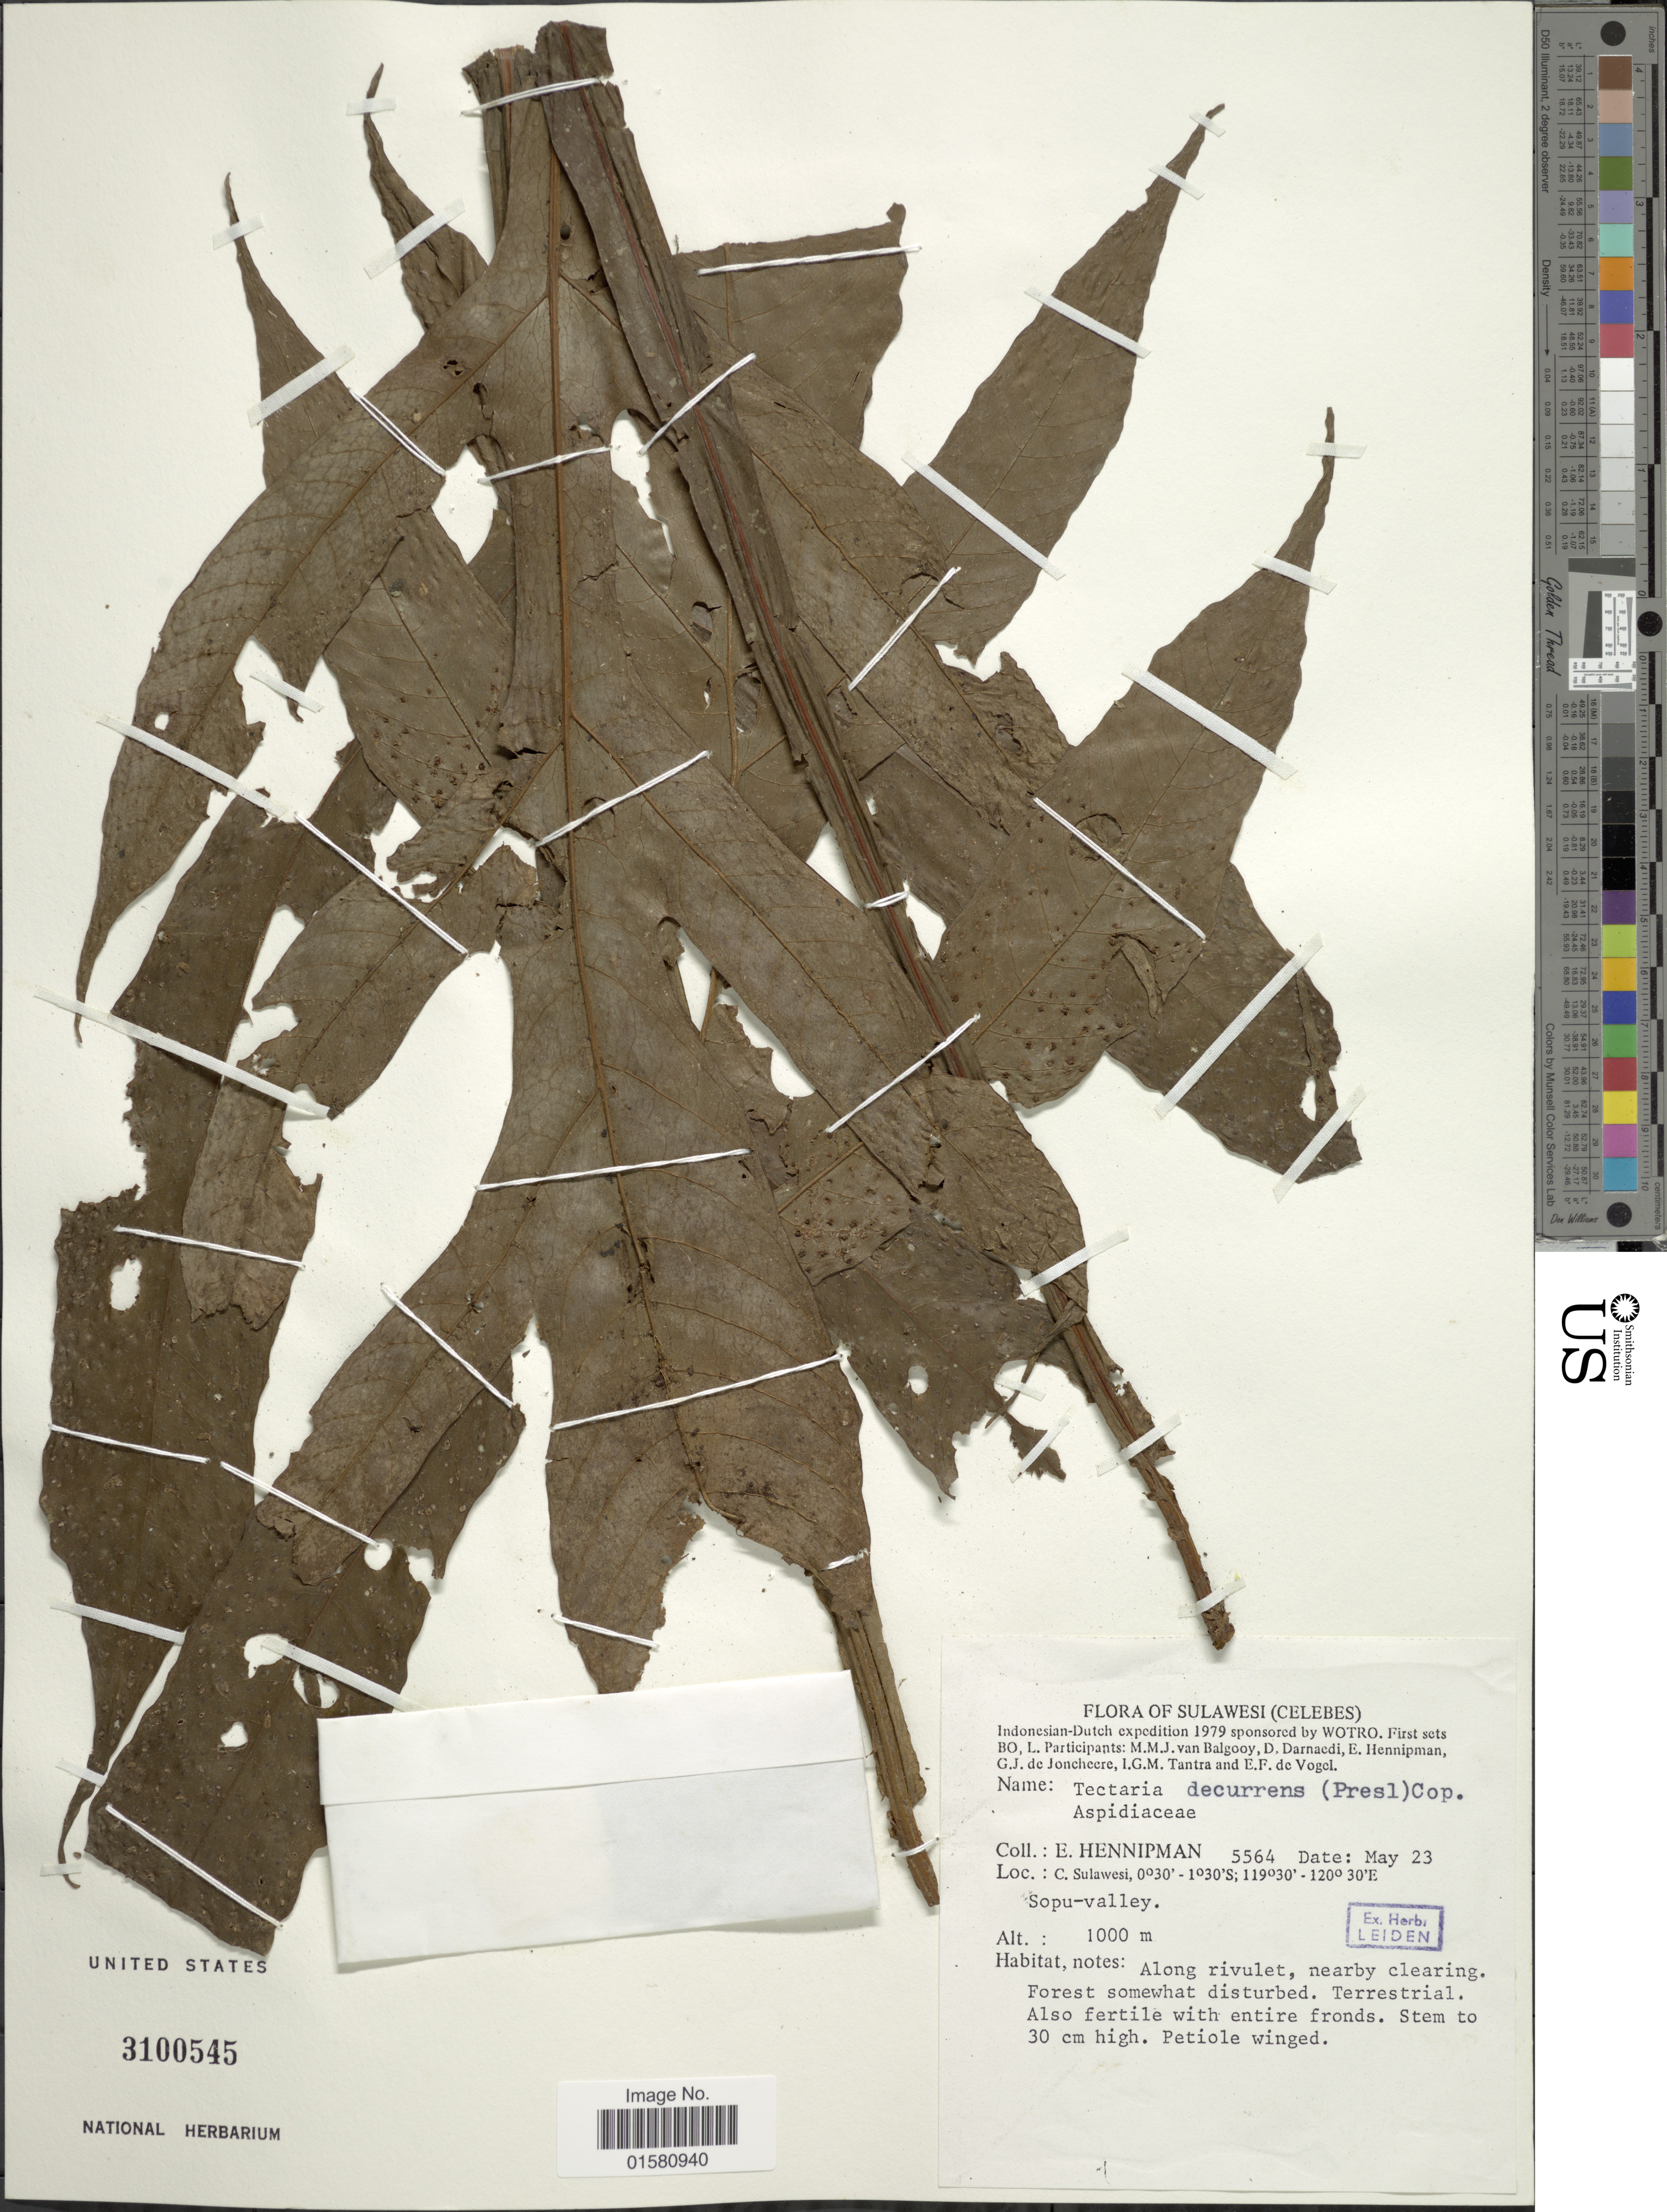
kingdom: Plantae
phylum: Tracheophyta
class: Polypodiopsida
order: Polypodiales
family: Tectariaceae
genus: Tectaria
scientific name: Tectaria decurrens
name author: (Presel.) Copel. in Elmer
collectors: E. Hennipman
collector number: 5564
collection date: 1979-05-13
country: Indonesia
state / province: Sulawesi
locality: Celebes. C. Sulawesie. Sopu-valley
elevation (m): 1000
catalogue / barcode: US 3100545